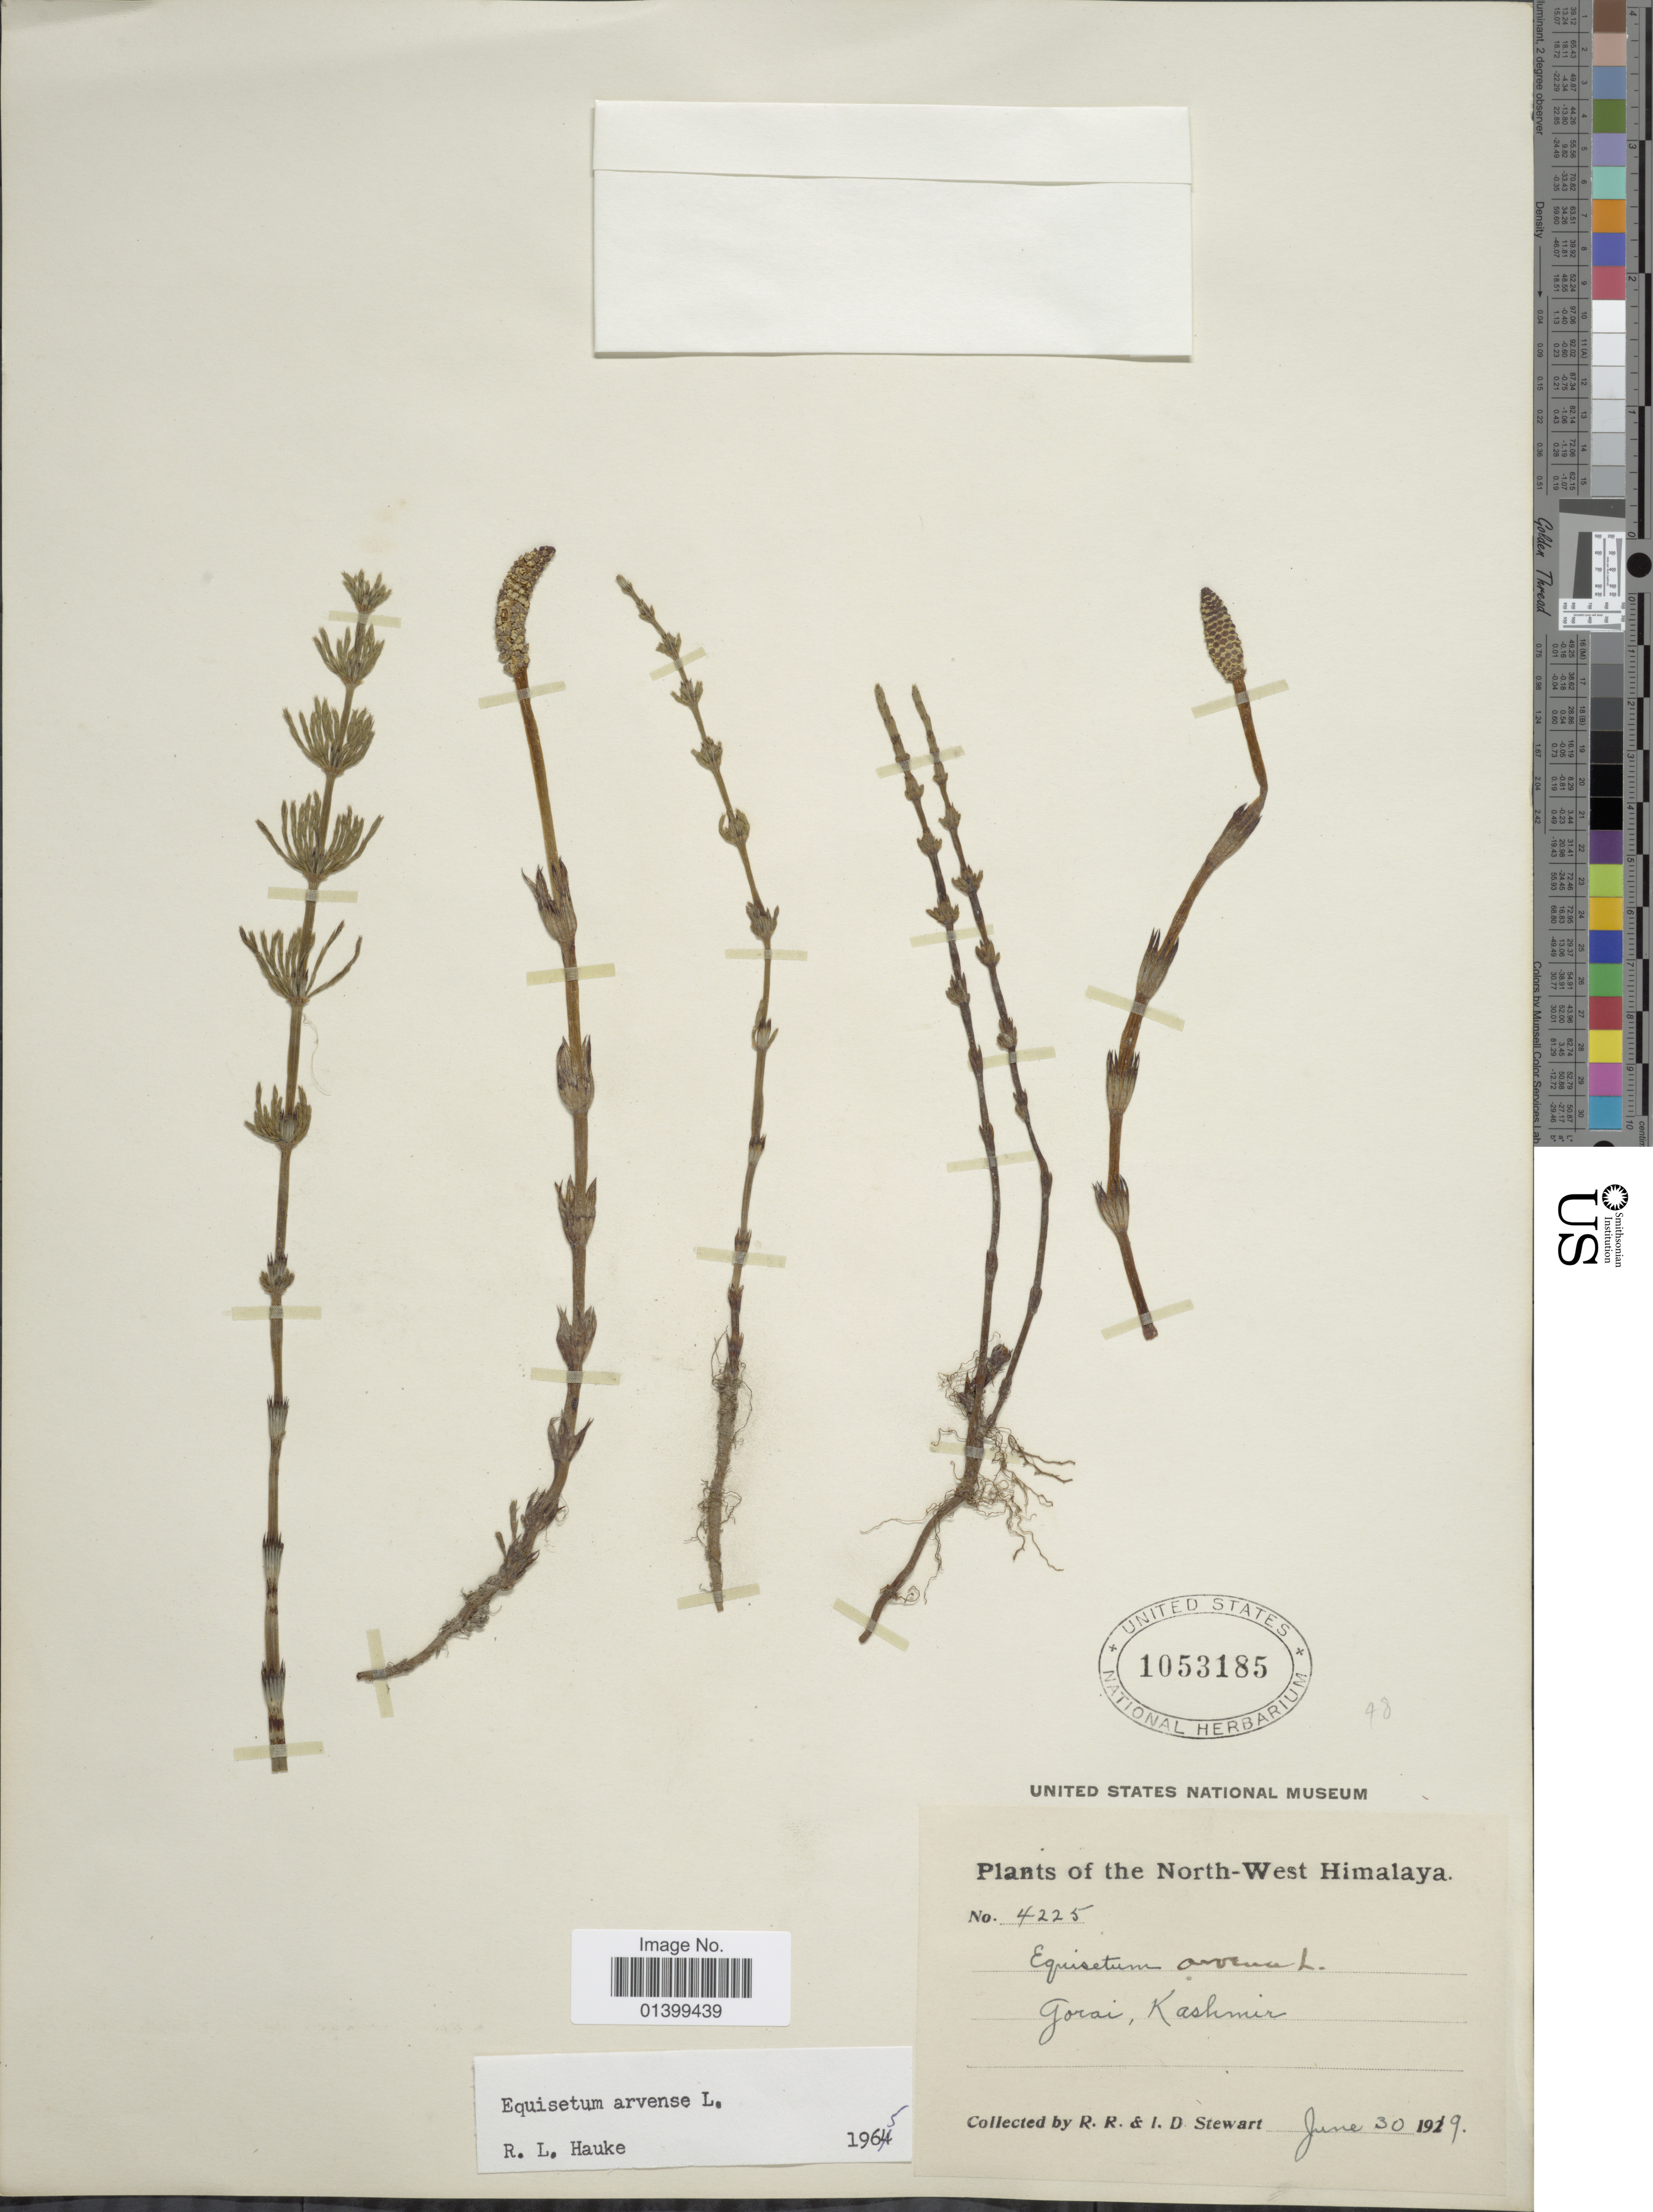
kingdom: Plantae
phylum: Tracheophyta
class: Polypodiopsida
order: Equisetales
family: Equisetaceae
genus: Equisetum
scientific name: Equisetum arvense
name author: L.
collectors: R. R. Stewart & I. Stewart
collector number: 4225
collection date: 1919-06-30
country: India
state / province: Jammu and Kashmir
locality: North-West Himalaya. Gorai, Kashmir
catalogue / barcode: US 1053185